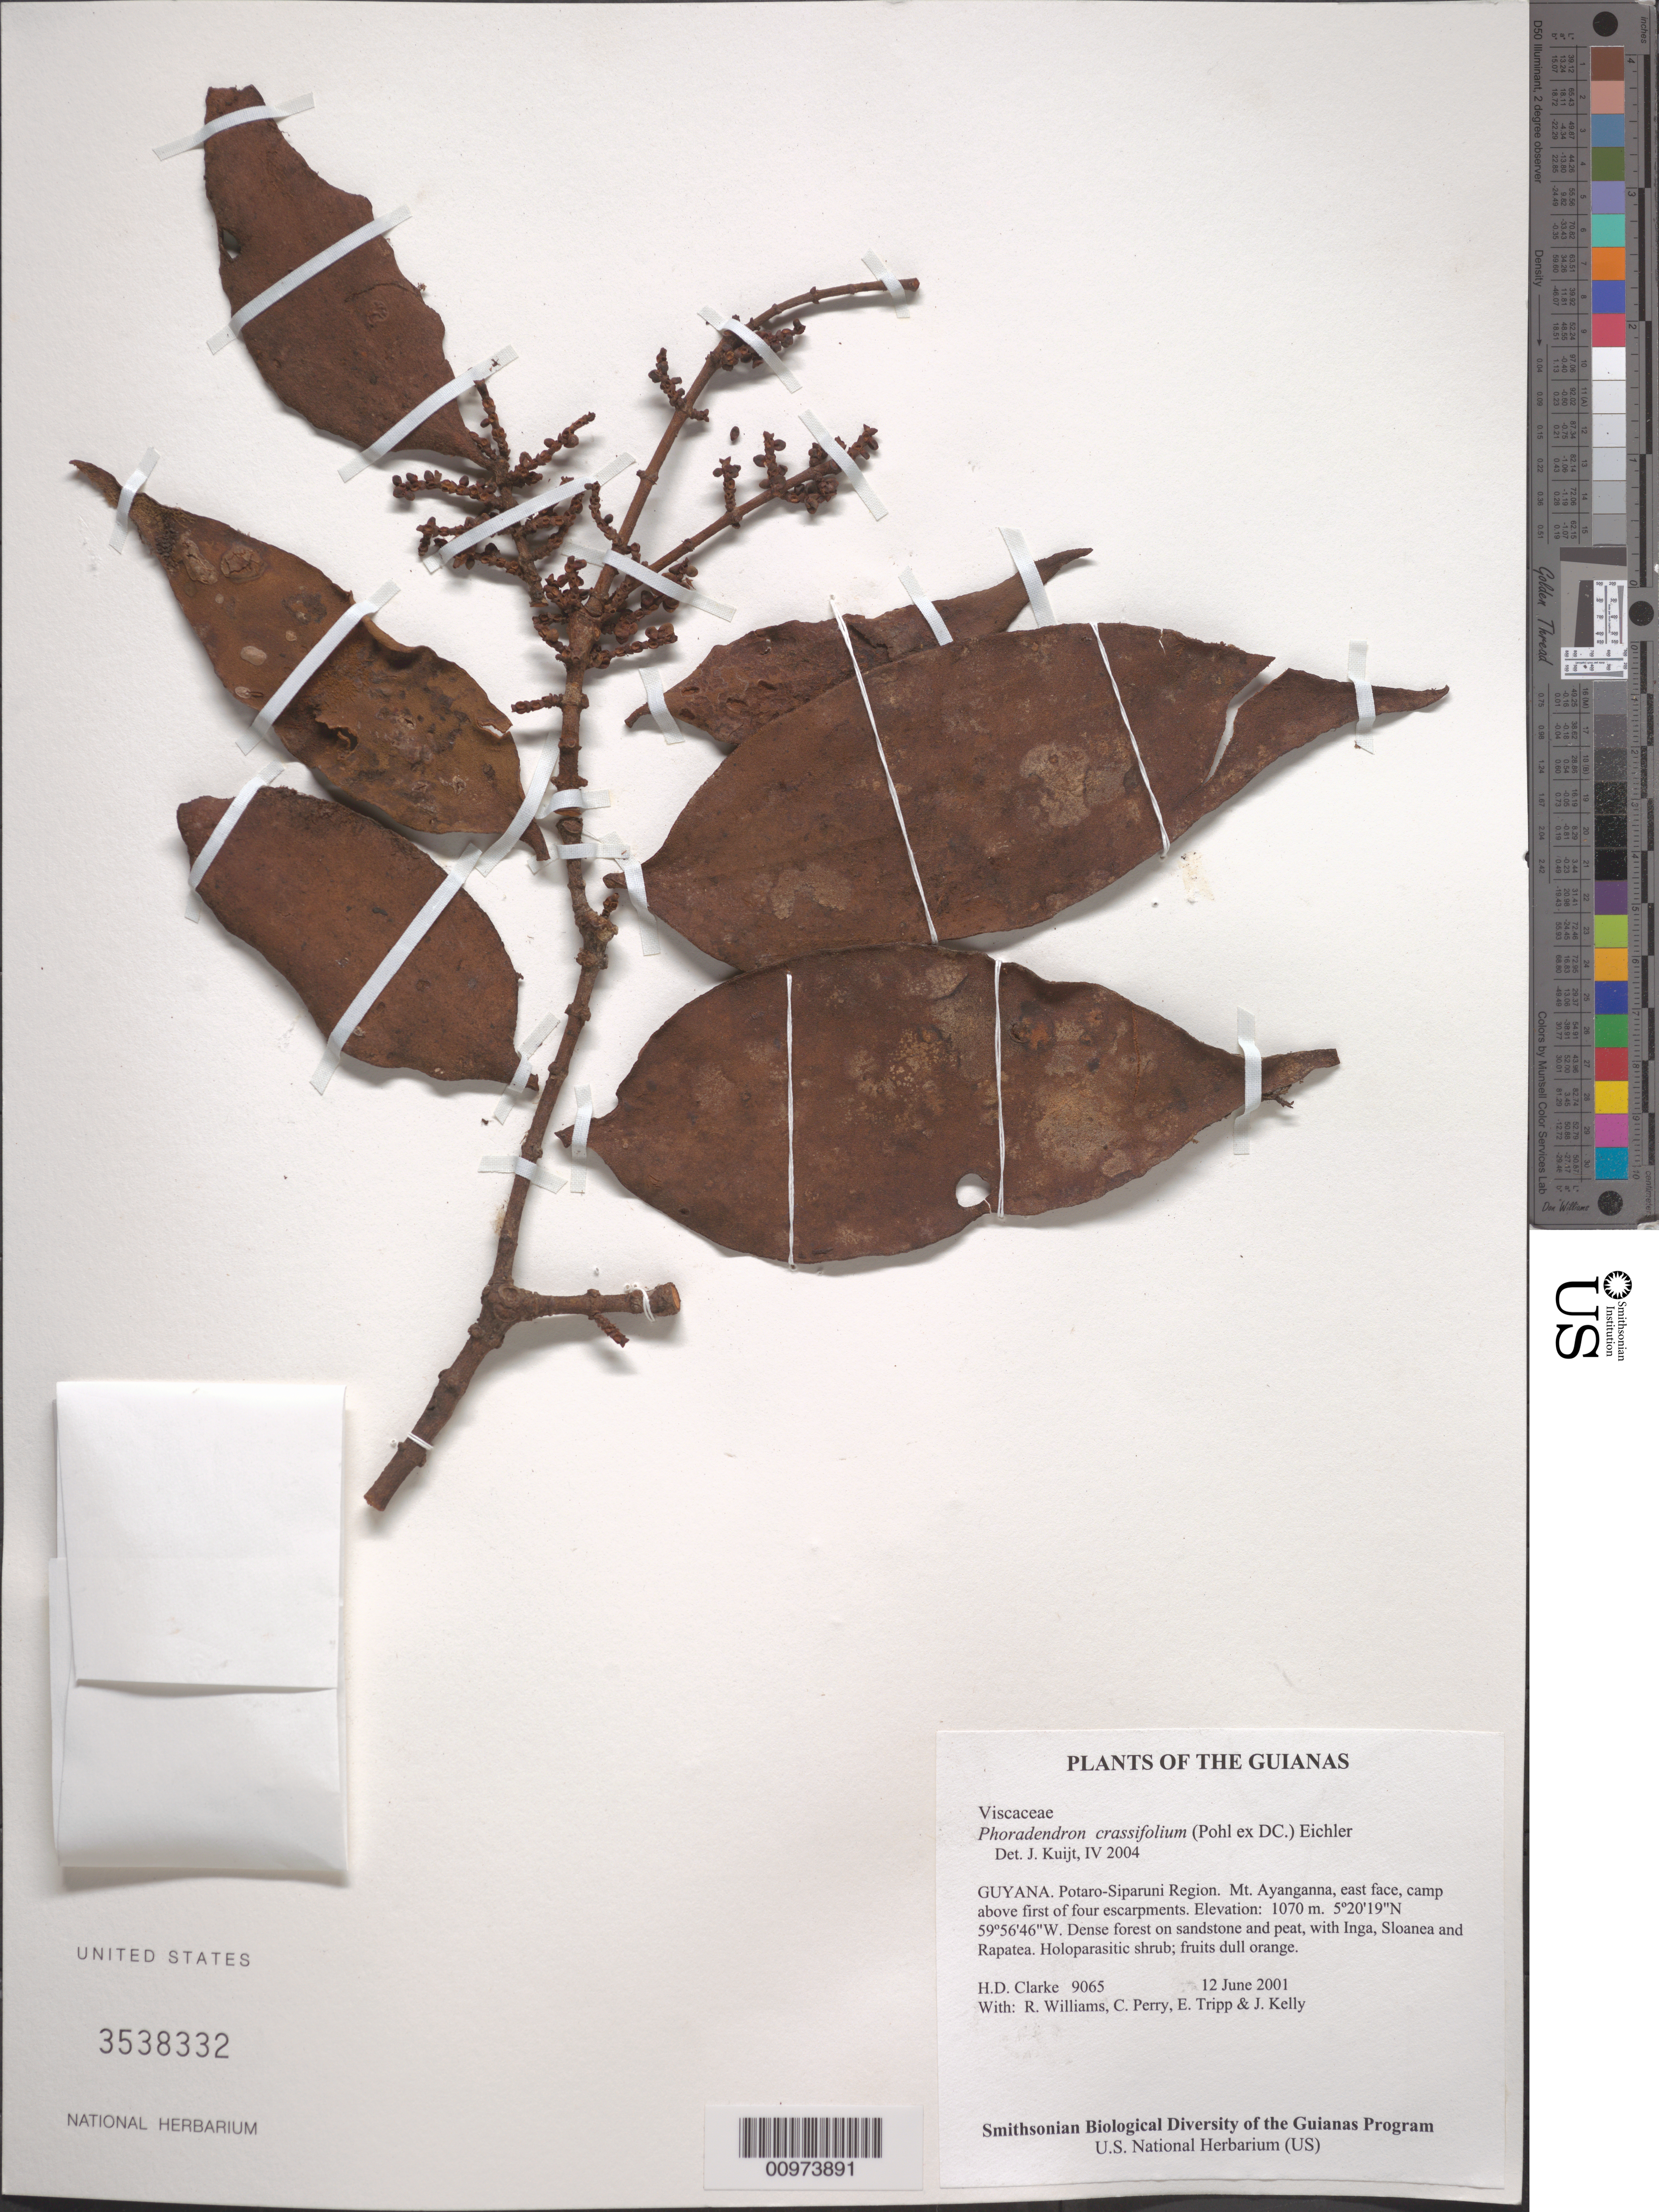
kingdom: Plantae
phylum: Tracheophyta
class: Magnoliopsida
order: Santalales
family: Viscaceae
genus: Phoradendron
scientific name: Phoradendron crassifolium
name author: (Pohl ex DC.) Eichler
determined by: Kuijt, Job, (CANADA)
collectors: H. D. Clarke, R. Williams, C. Perry, E. Tripp & J. Kelly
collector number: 9065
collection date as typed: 12 June 2001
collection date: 2001-06-12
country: Guyana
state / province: Potaro-Siparuni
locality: Mt. Ayanganna, east face, camp above first of four escarpments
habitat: Dense forest on sandstone and peat, with Inga, Sloanea and Rapatea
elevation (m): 1070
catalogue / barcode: US 3538332